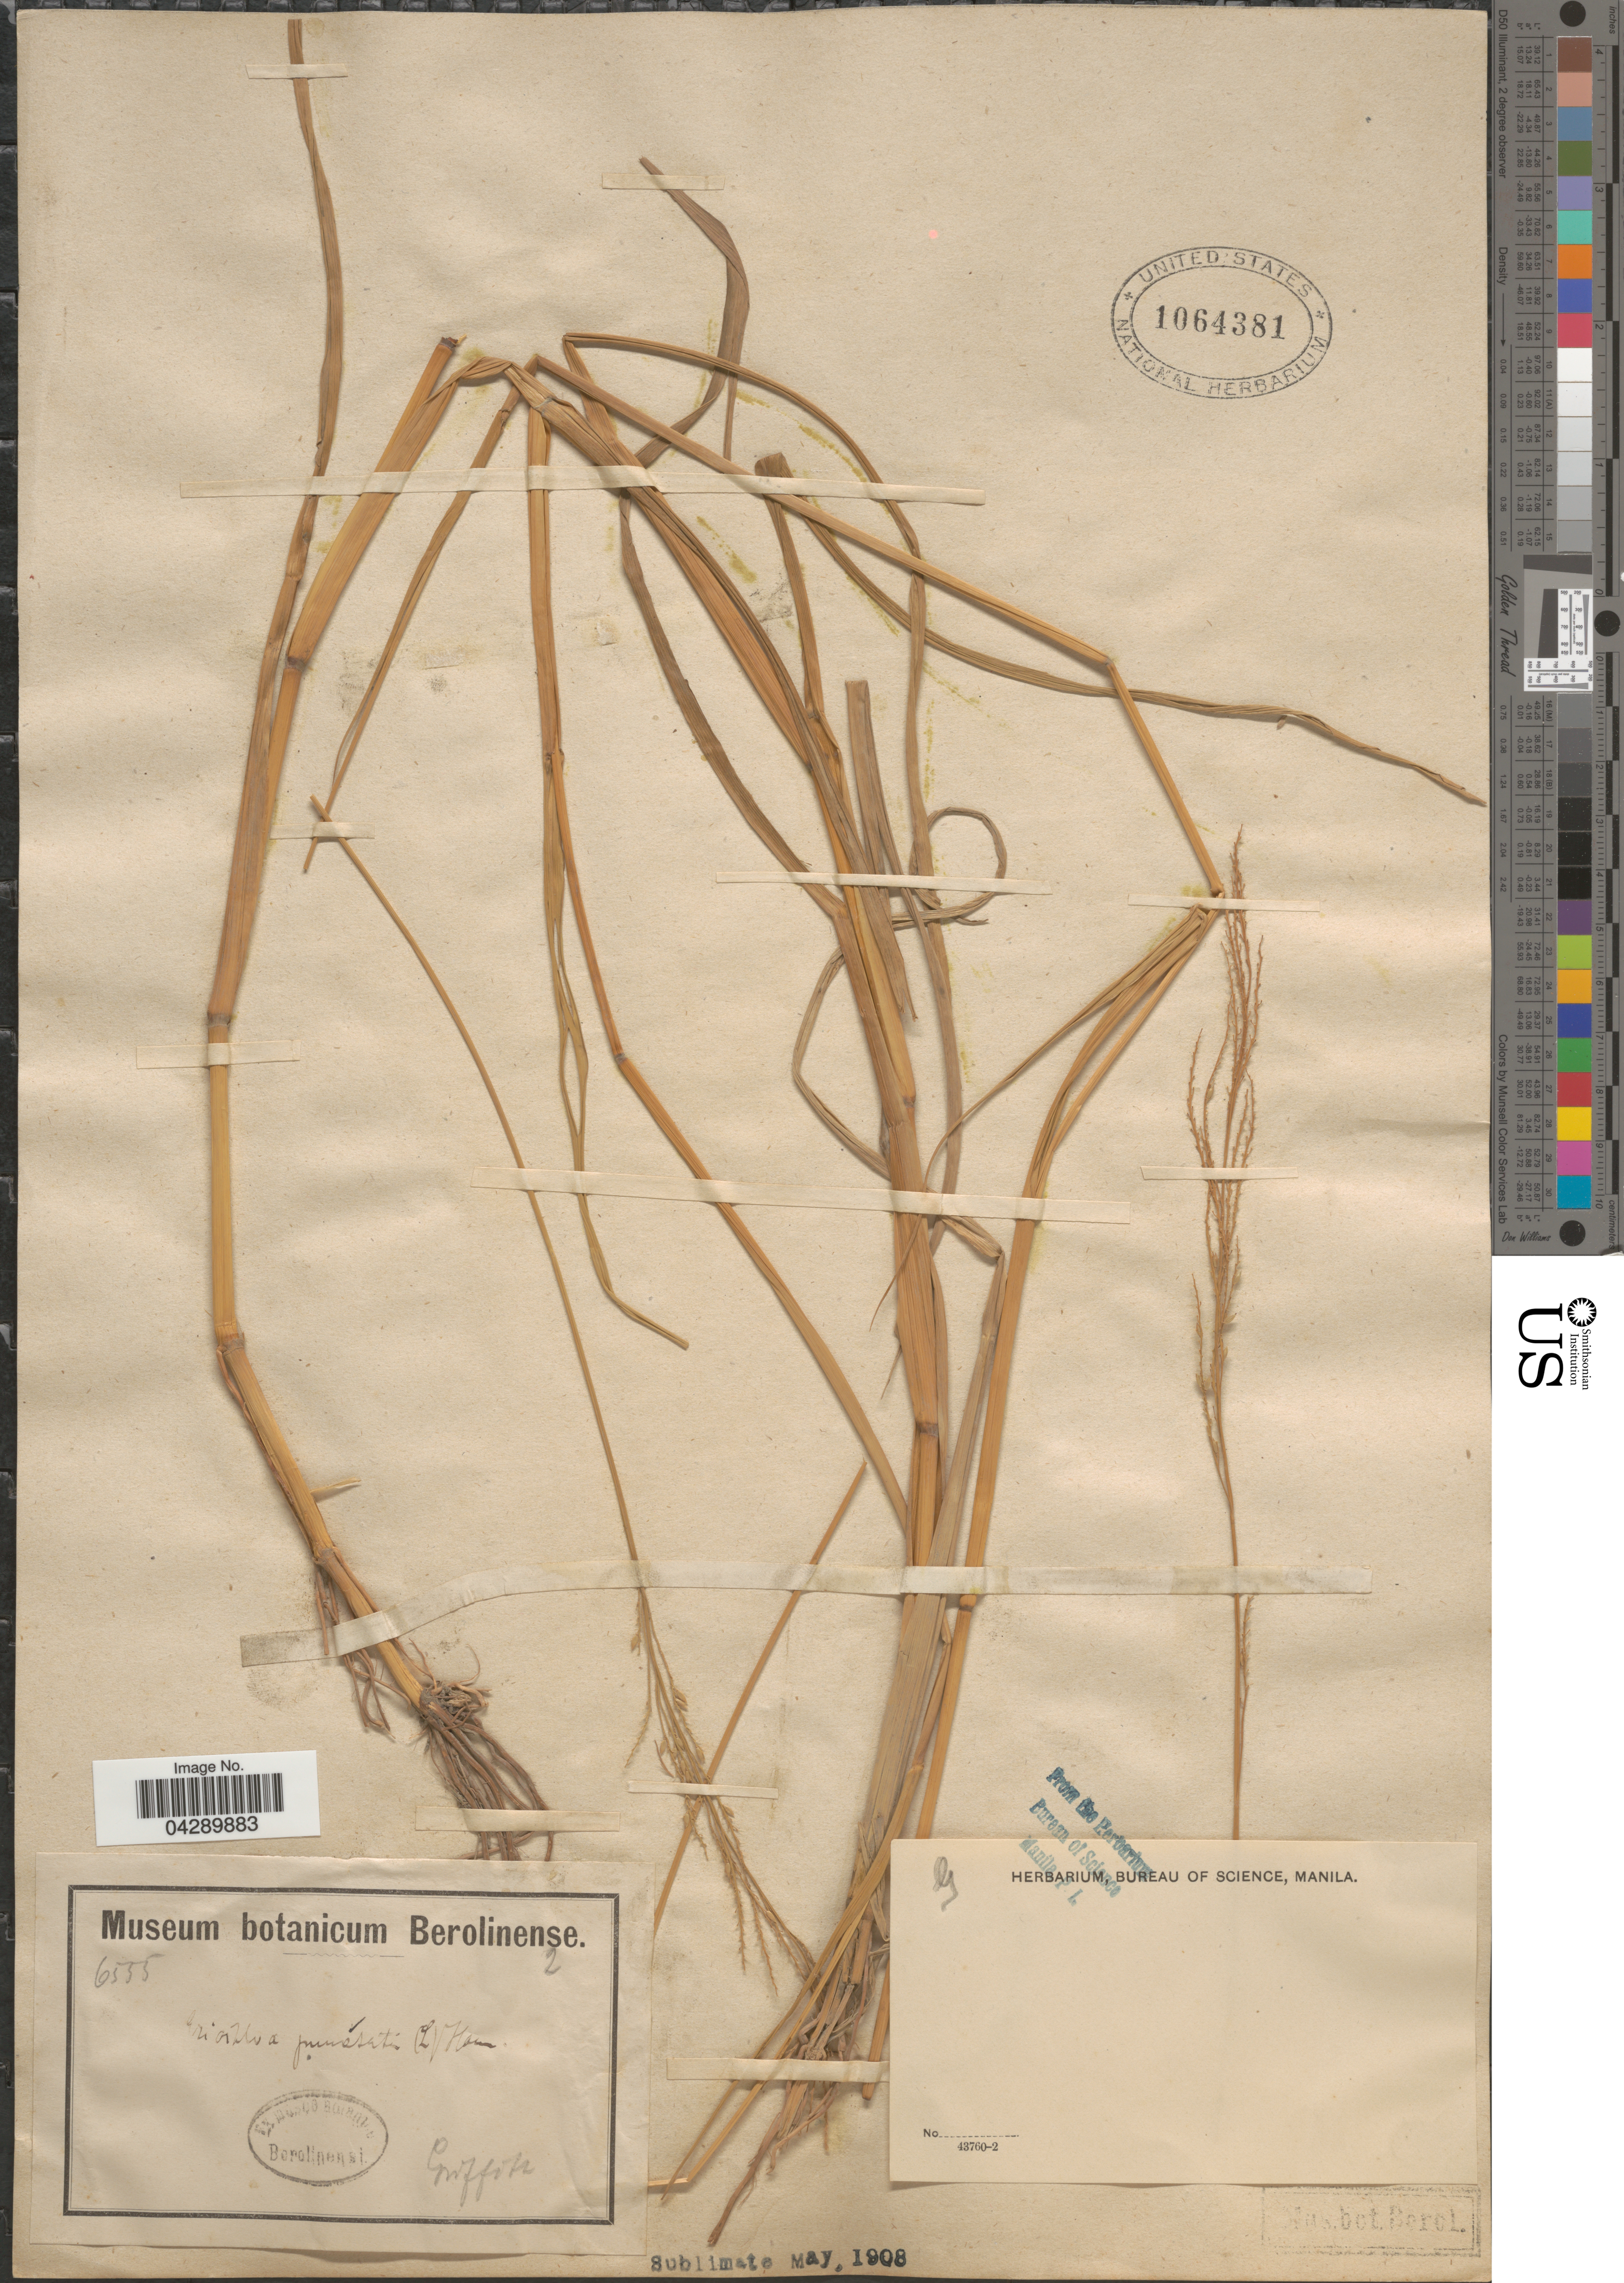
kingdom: Plantae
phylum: Tracheophyta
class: Liliopsida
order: Poales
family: Poaceae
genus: Eriochloa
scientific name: Eriochloa procera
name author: (Retz.) C.E. Hubb.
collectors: Griffith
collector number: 6555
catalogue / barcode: US 1064381